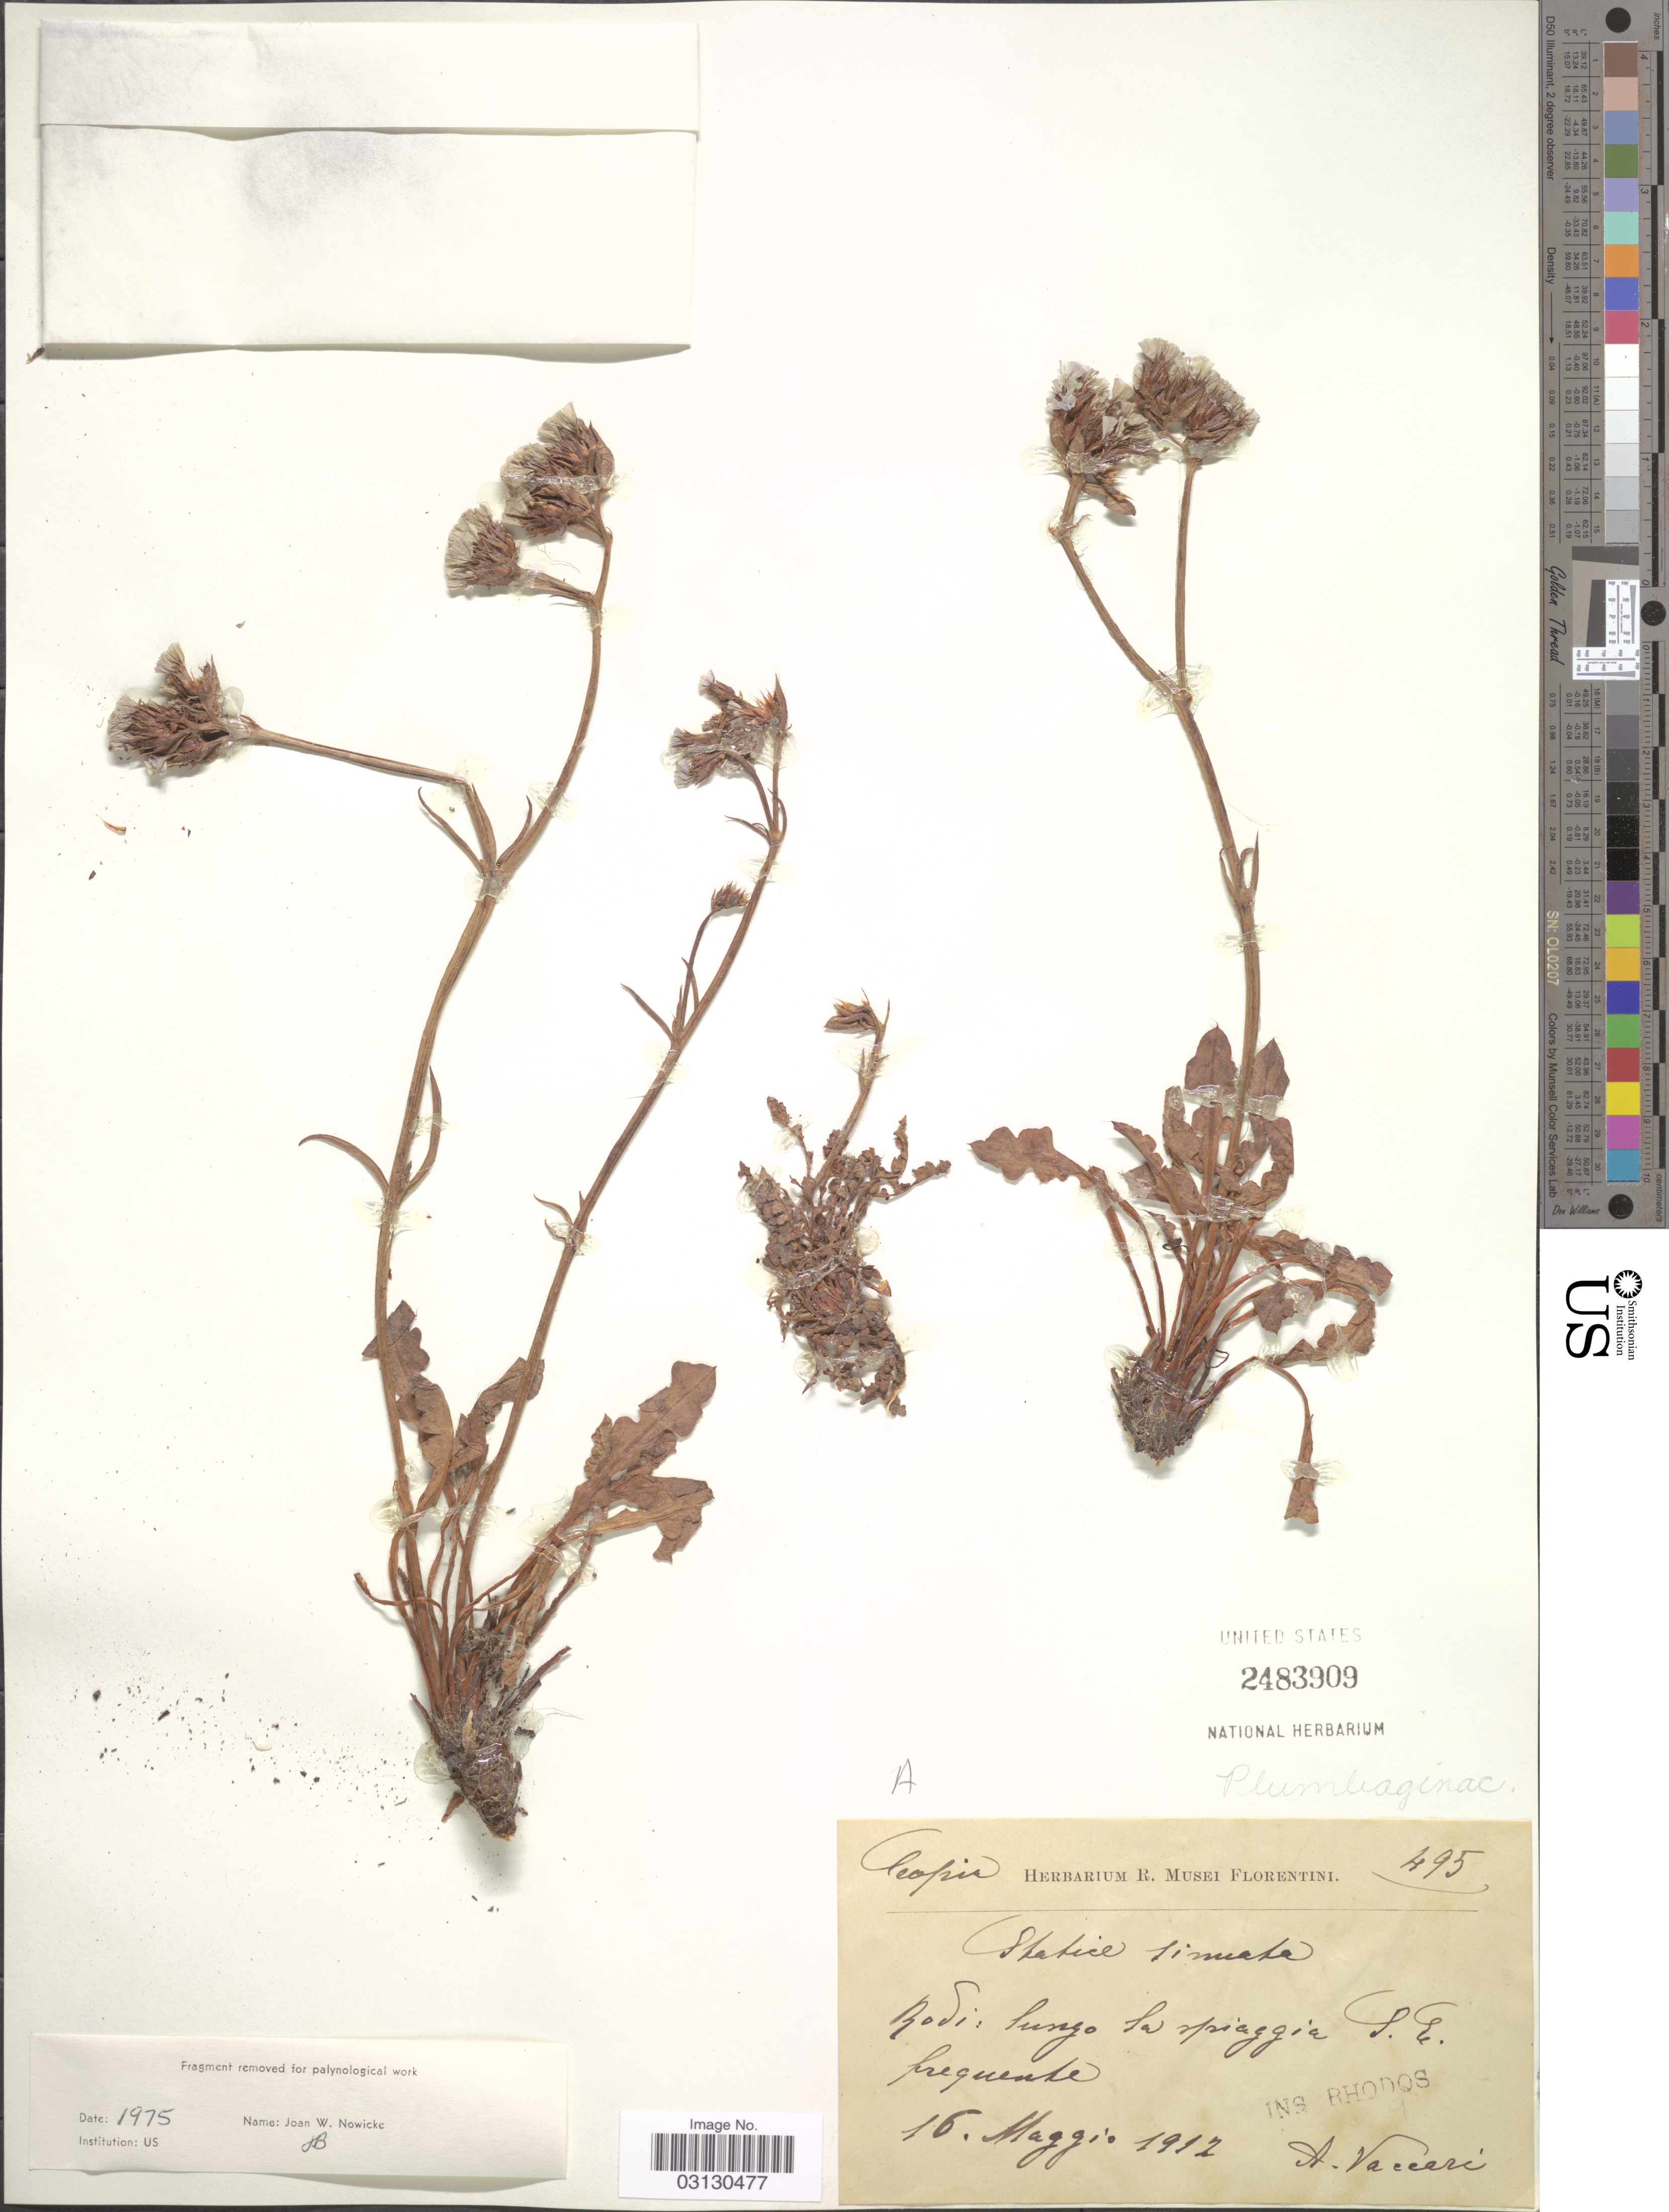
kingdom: Plantae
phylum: Tracheophyta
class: Magnoliopsida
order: Caryophyllales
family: Plumbaginaceae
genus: Limonium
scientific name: Limonium sinuatum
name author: (L.) Mill.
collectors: A. Vaccari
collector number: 495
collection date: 1912-05-16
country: Greece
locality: Rodi: lungo la spiaggia S.E.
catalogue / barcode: US 2483909